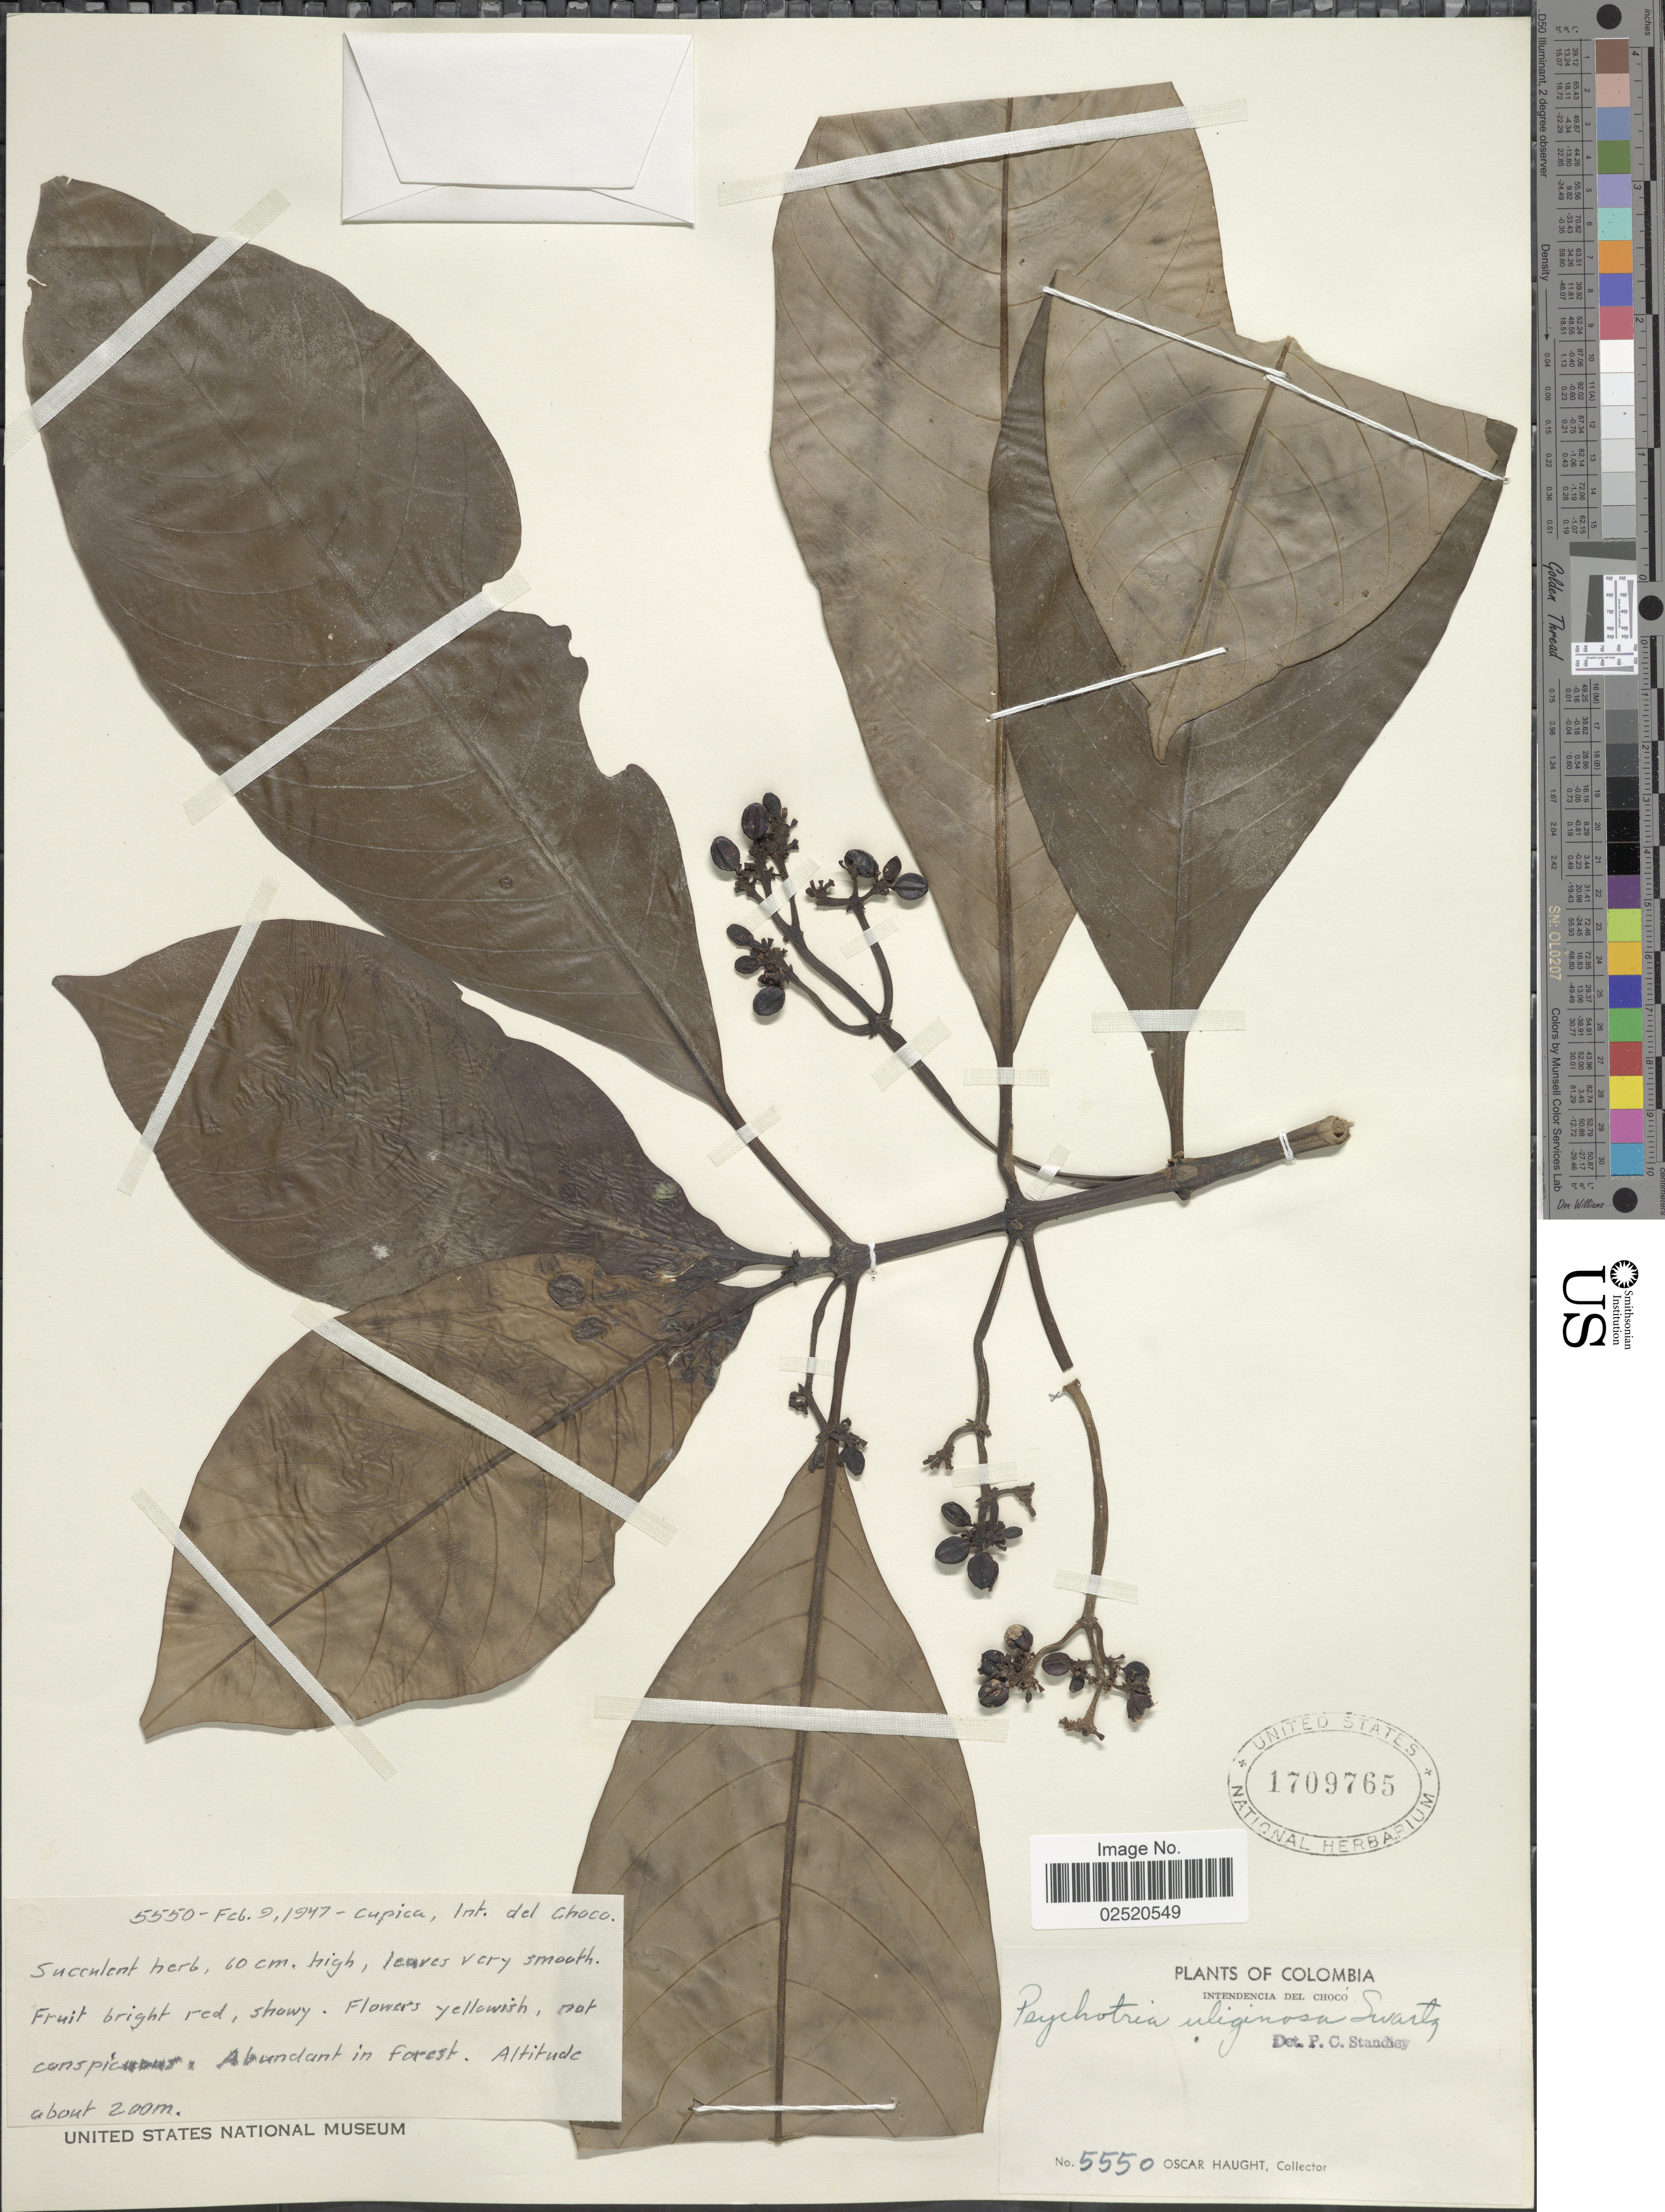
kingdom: Plantae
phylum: Tracheophyta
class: Magnoliopsida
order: Gentianales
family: Rubiaceae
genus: Psychotria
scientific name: Psychotria uliginosa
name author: Sw.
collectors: O. Haught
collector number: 5550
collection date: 1947-02-09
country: Colombia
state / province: Chocó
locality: Cupica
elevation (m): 200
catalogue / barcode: US 1709765